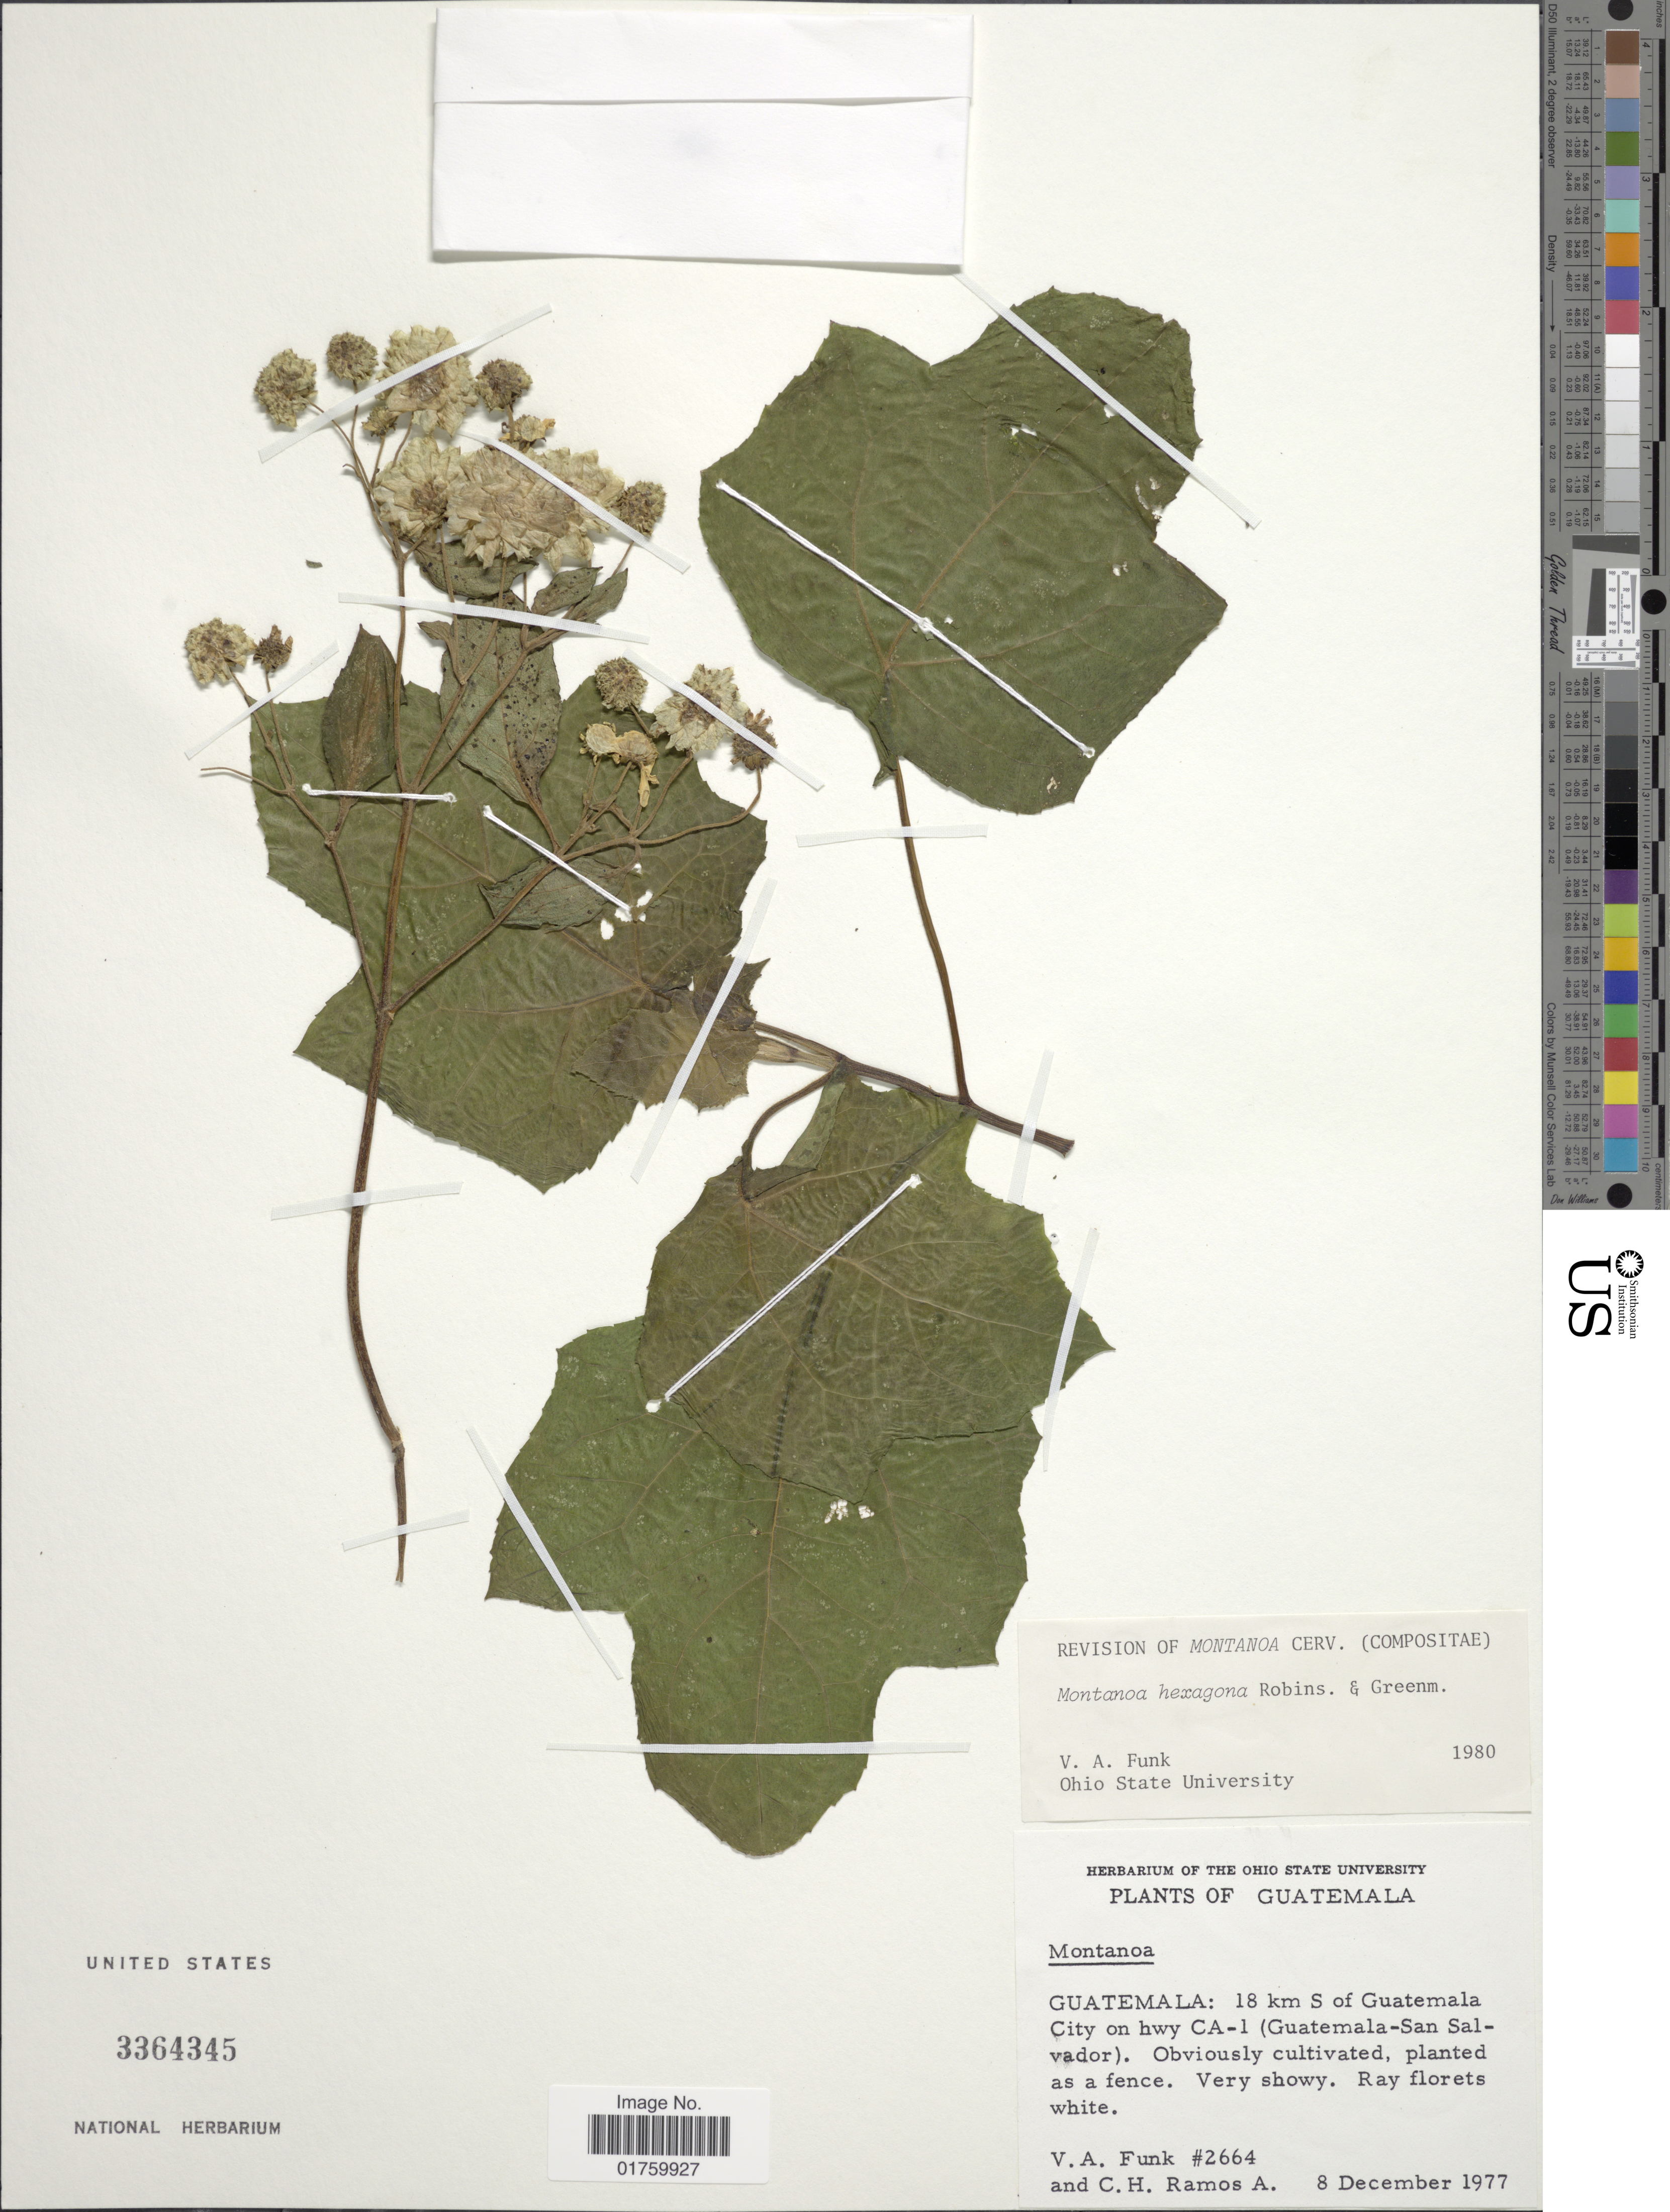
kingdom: Plantae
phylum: Tracheophyta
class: Magnoliopsida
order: Asterales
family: Asteraceae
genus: Montanoa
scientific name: Montanoa hexagona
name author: B.L. Rob. & Greenm.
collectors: V. Funk & C. H. Ramos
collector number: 2664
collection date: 1977-12-08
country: Guatemala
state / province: Guatemala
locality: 18 km S of Guatemala City on hwy CA-1 (Guatemala-San Salvador), obviously cultivated.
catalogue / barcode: US 3364345